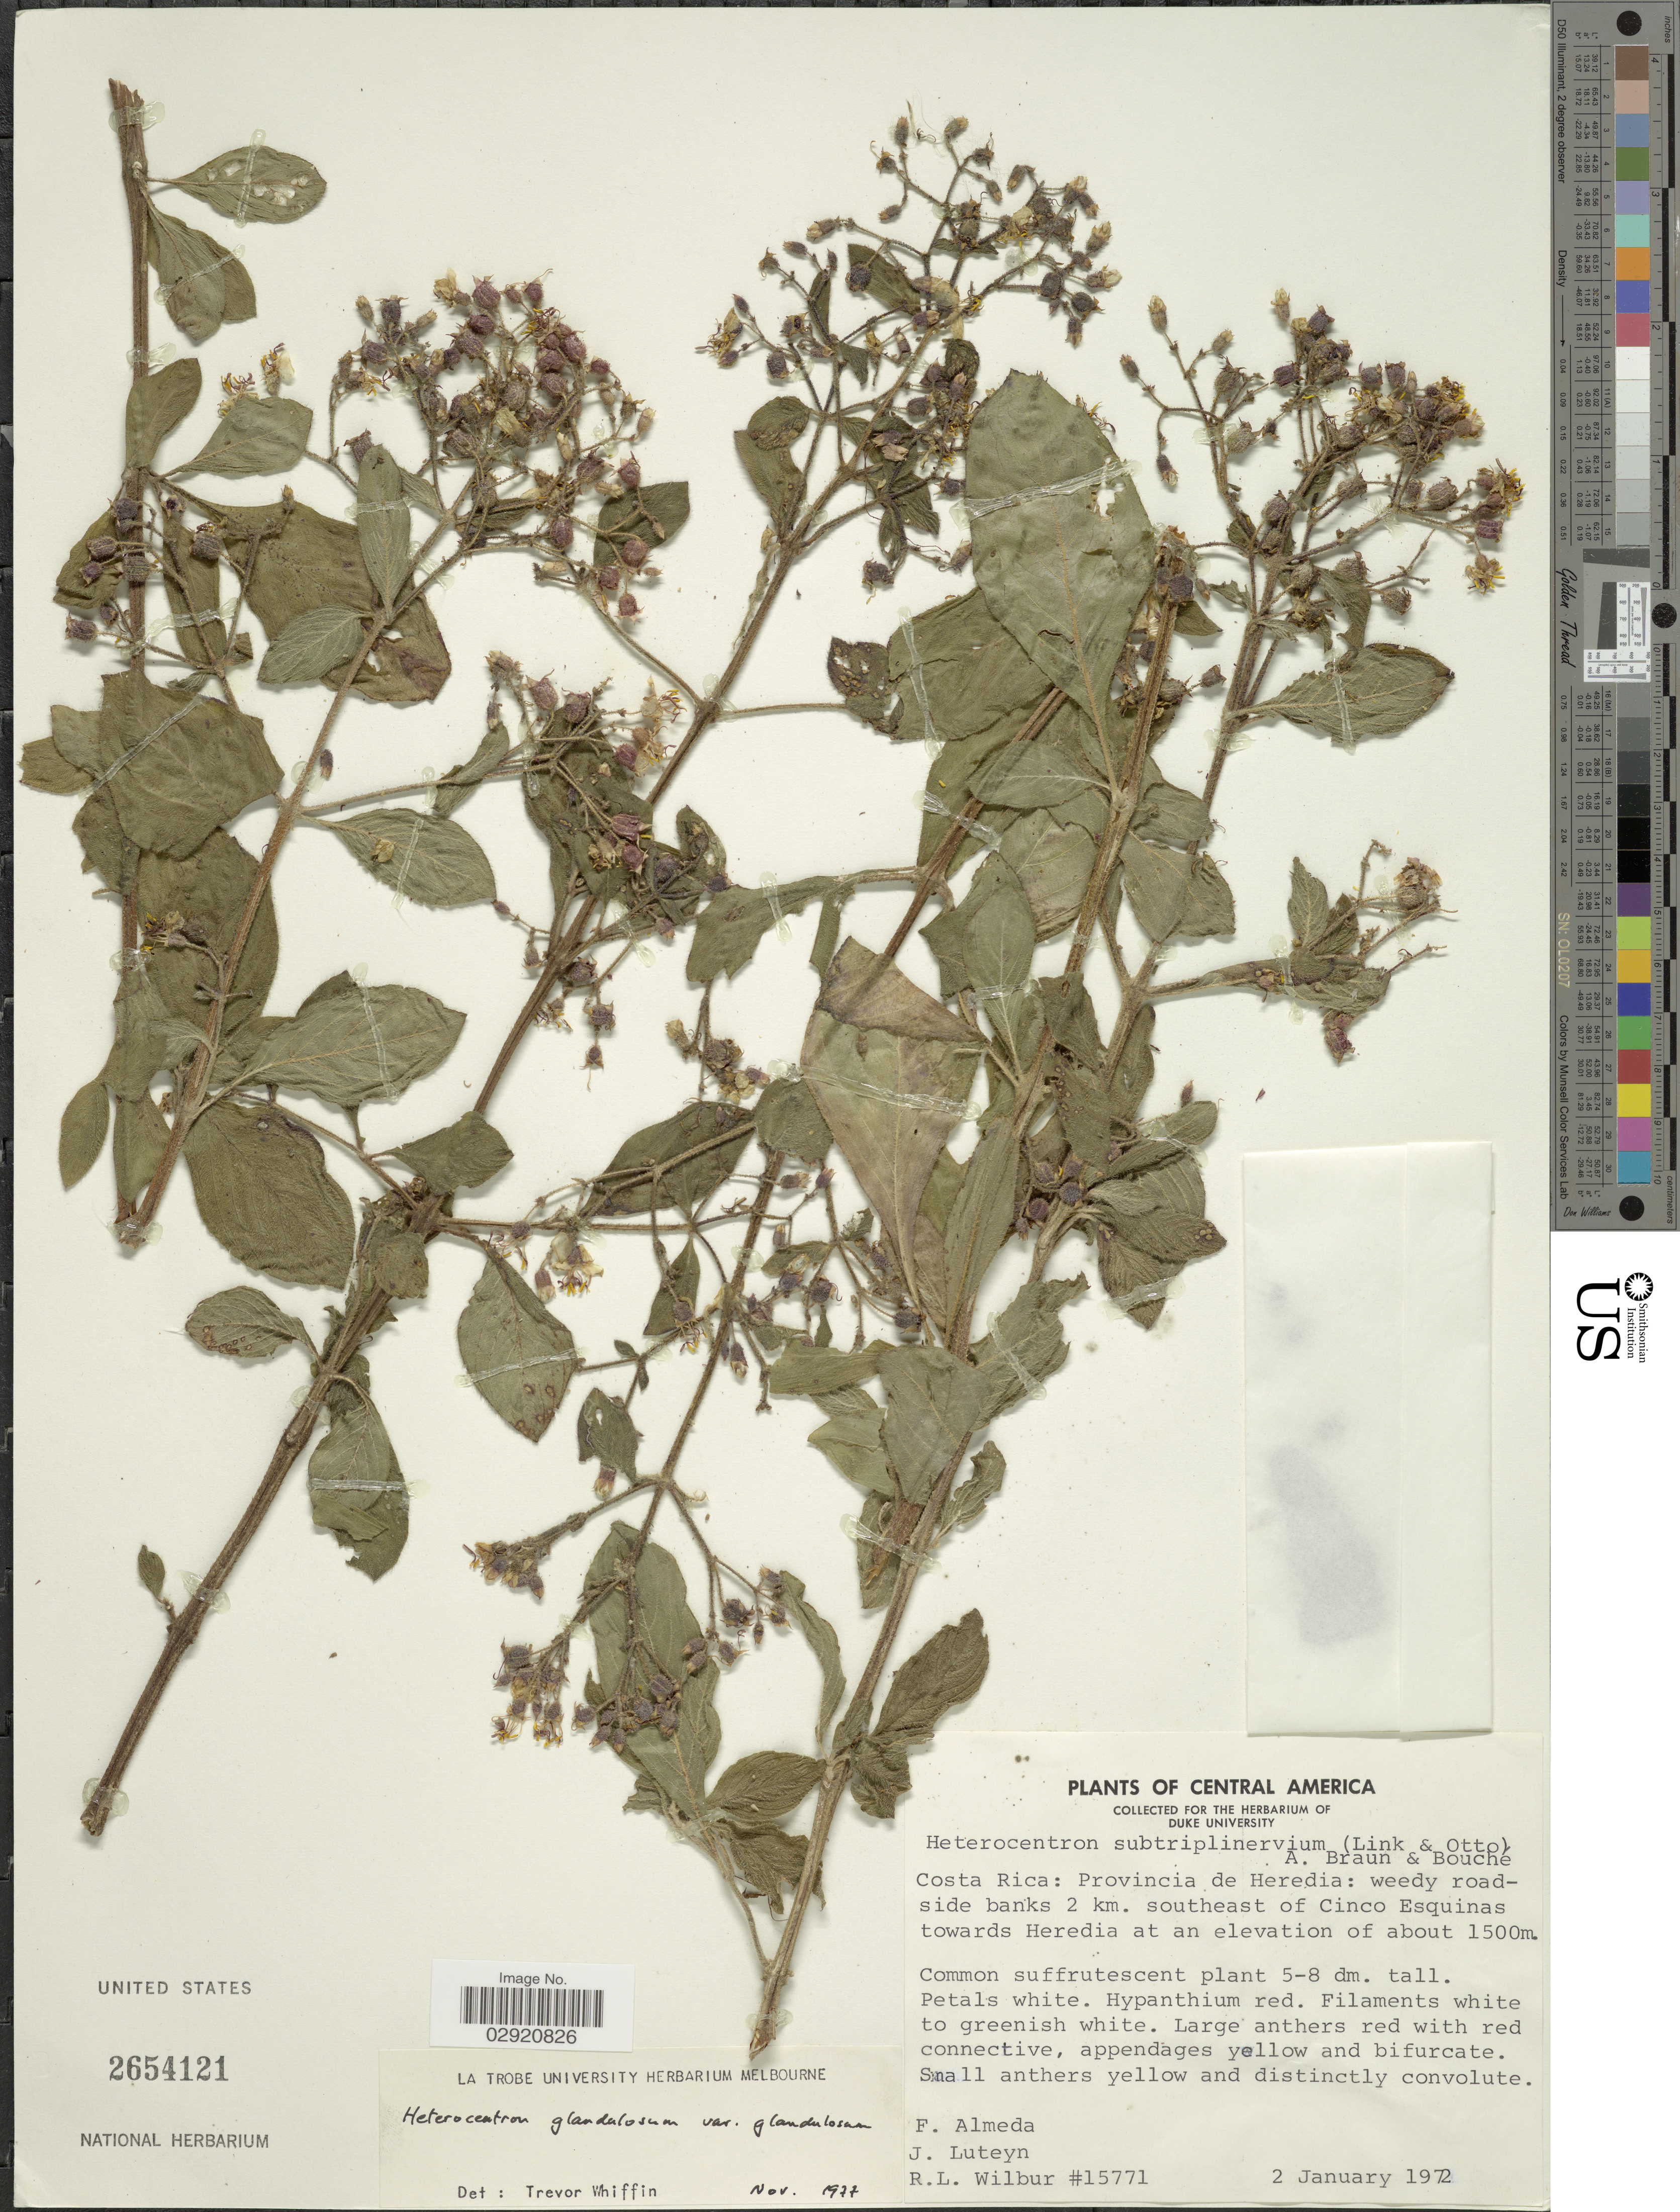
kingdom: Plantae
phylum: Tracheophyta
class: Magnoliopsida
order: Myrtales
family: Melastomataceae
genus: Heterocentron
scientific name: Heterocentron glandulosum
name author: Schrenk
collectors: F. Almeda, J. L. Luteyn & R. L. Wilbur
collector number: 15771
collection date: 1972-01-02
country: Costa Rica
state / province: Heredia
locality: Weedy roadside banks 2 km. southeast of Cinco Esquinas towards Heredia.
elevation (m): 1500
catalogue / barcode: US 2654121